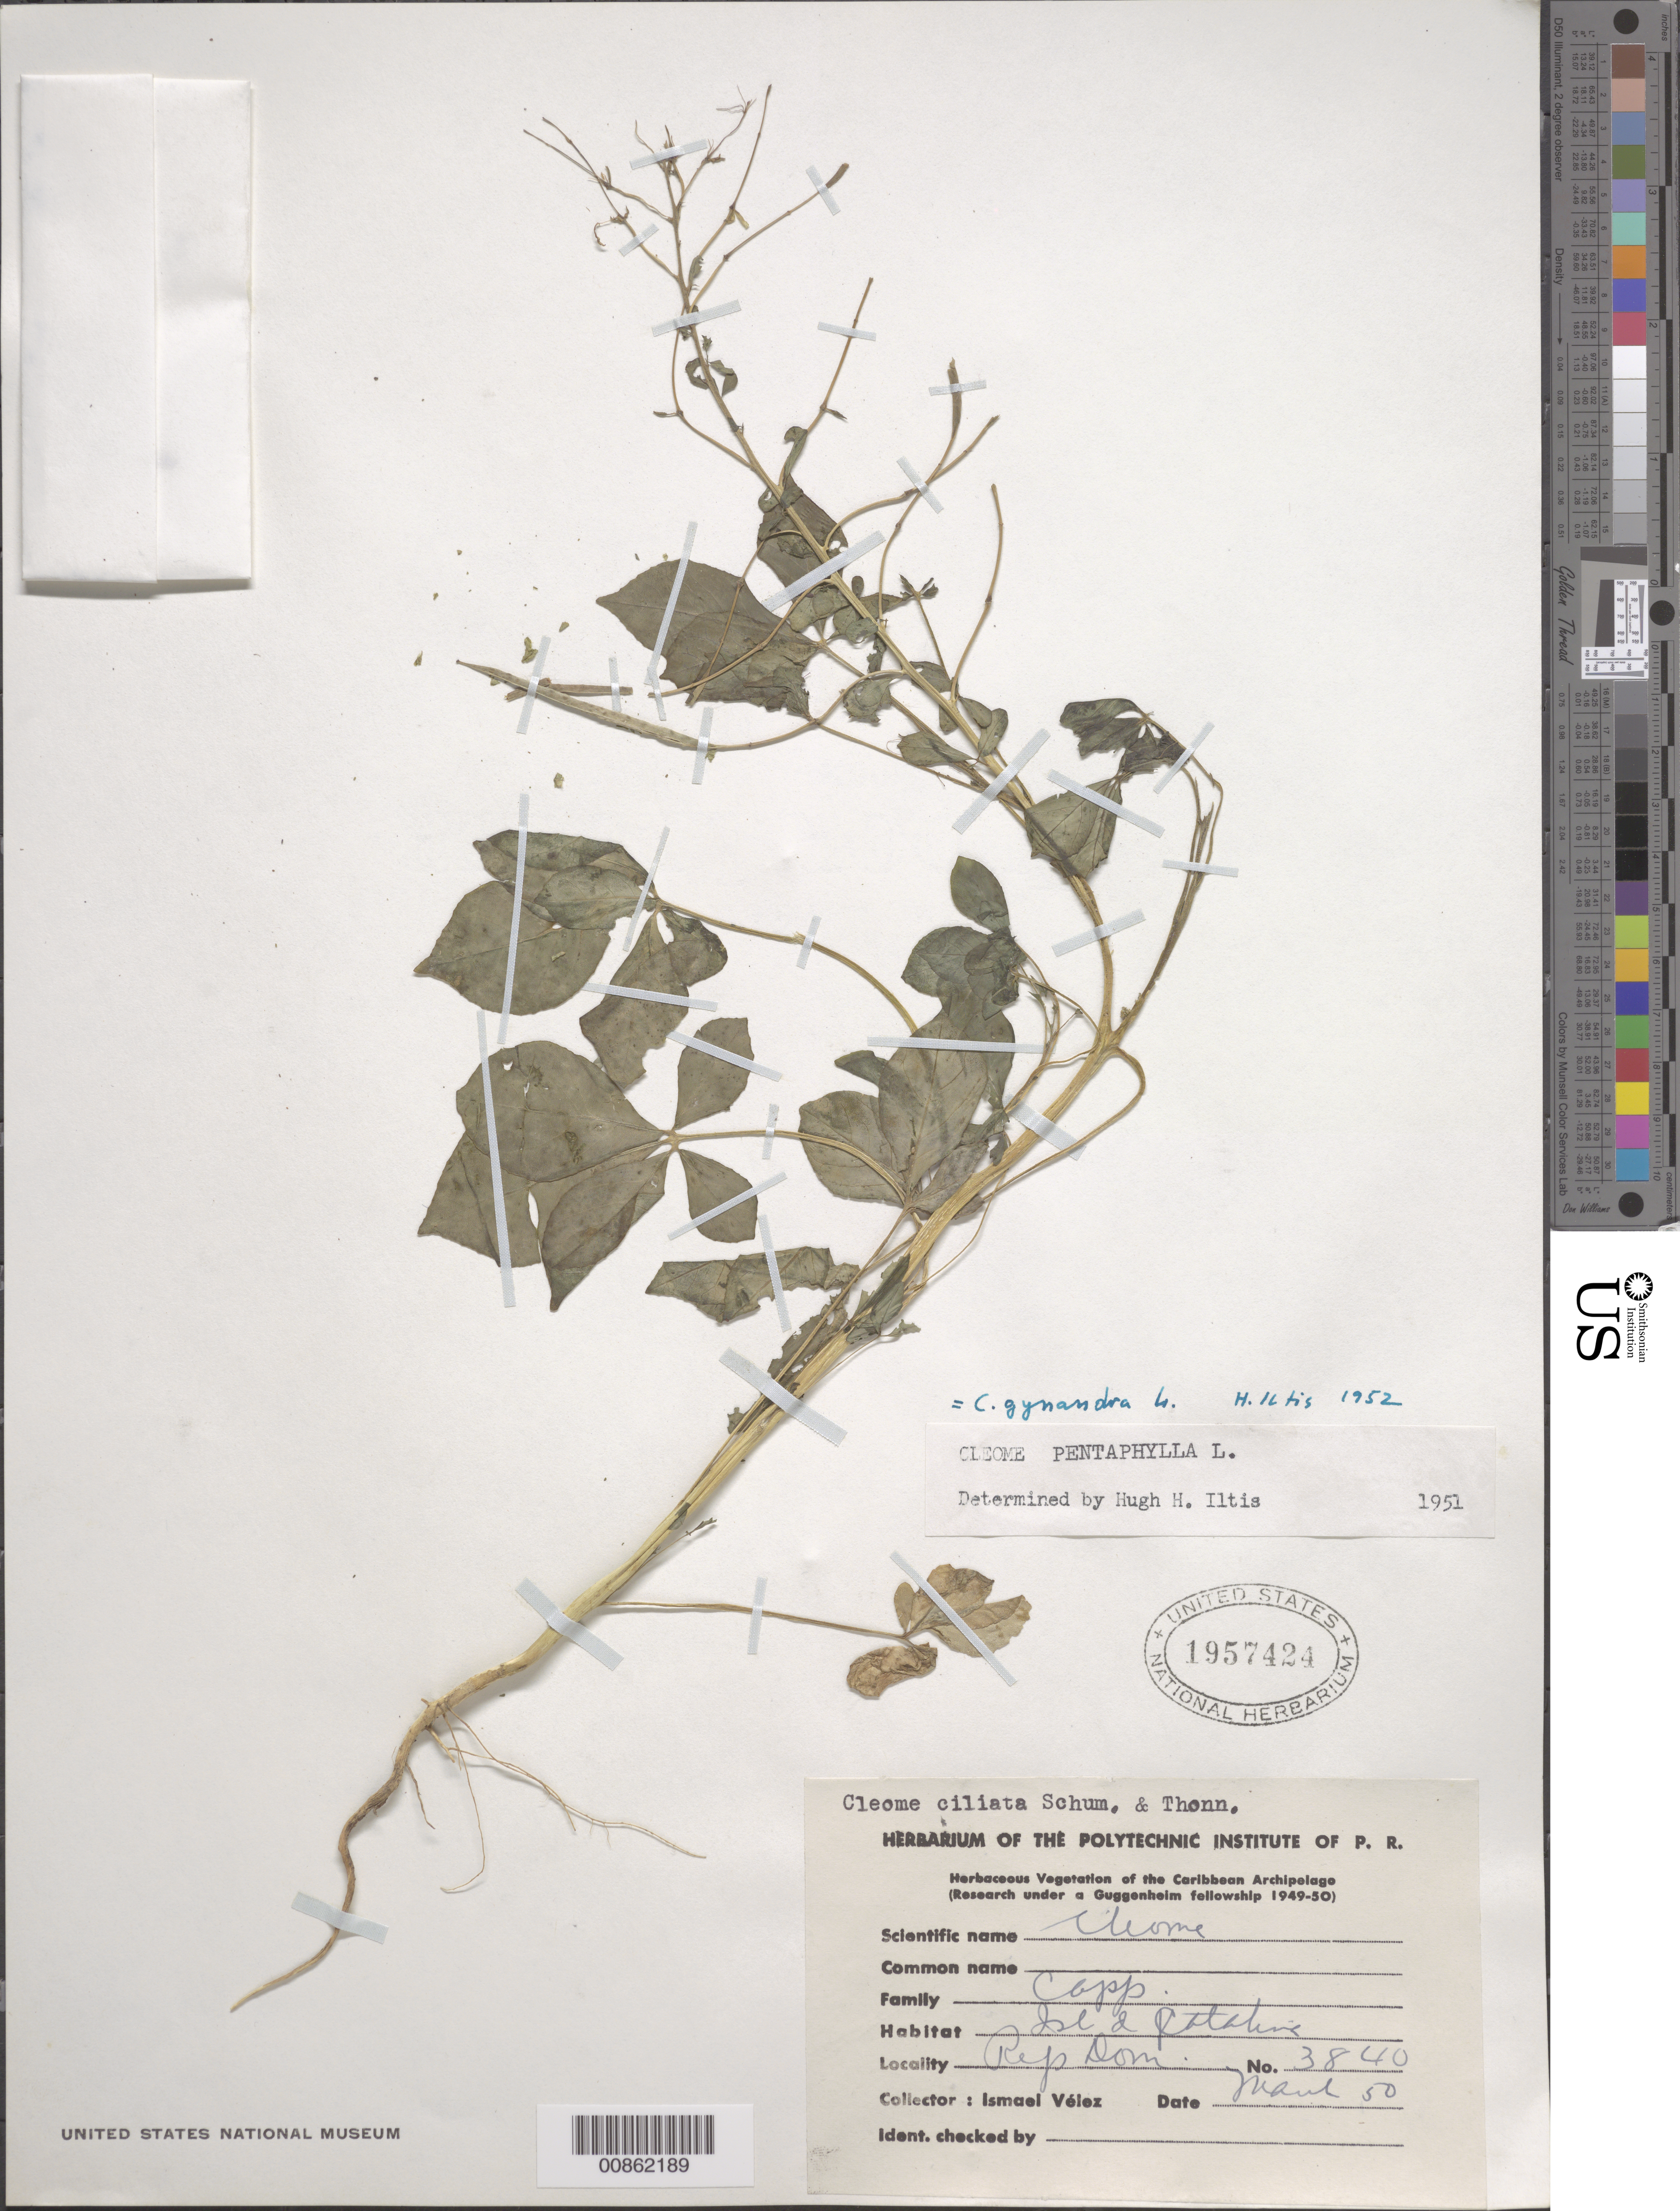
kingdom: Plantae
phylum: Tracheophyta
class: Magnoliopsida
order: Brassicales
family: Cleomaceae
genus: Gynandropsis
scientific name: Gynandropsis gynandra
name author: (L.) Briq.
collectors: I. Velez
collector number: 3840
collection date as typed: Mar 1950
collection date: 1950-03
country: Dominican Republic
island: Isla Catalina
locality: Isla Catalina.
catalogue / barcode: US 1957424